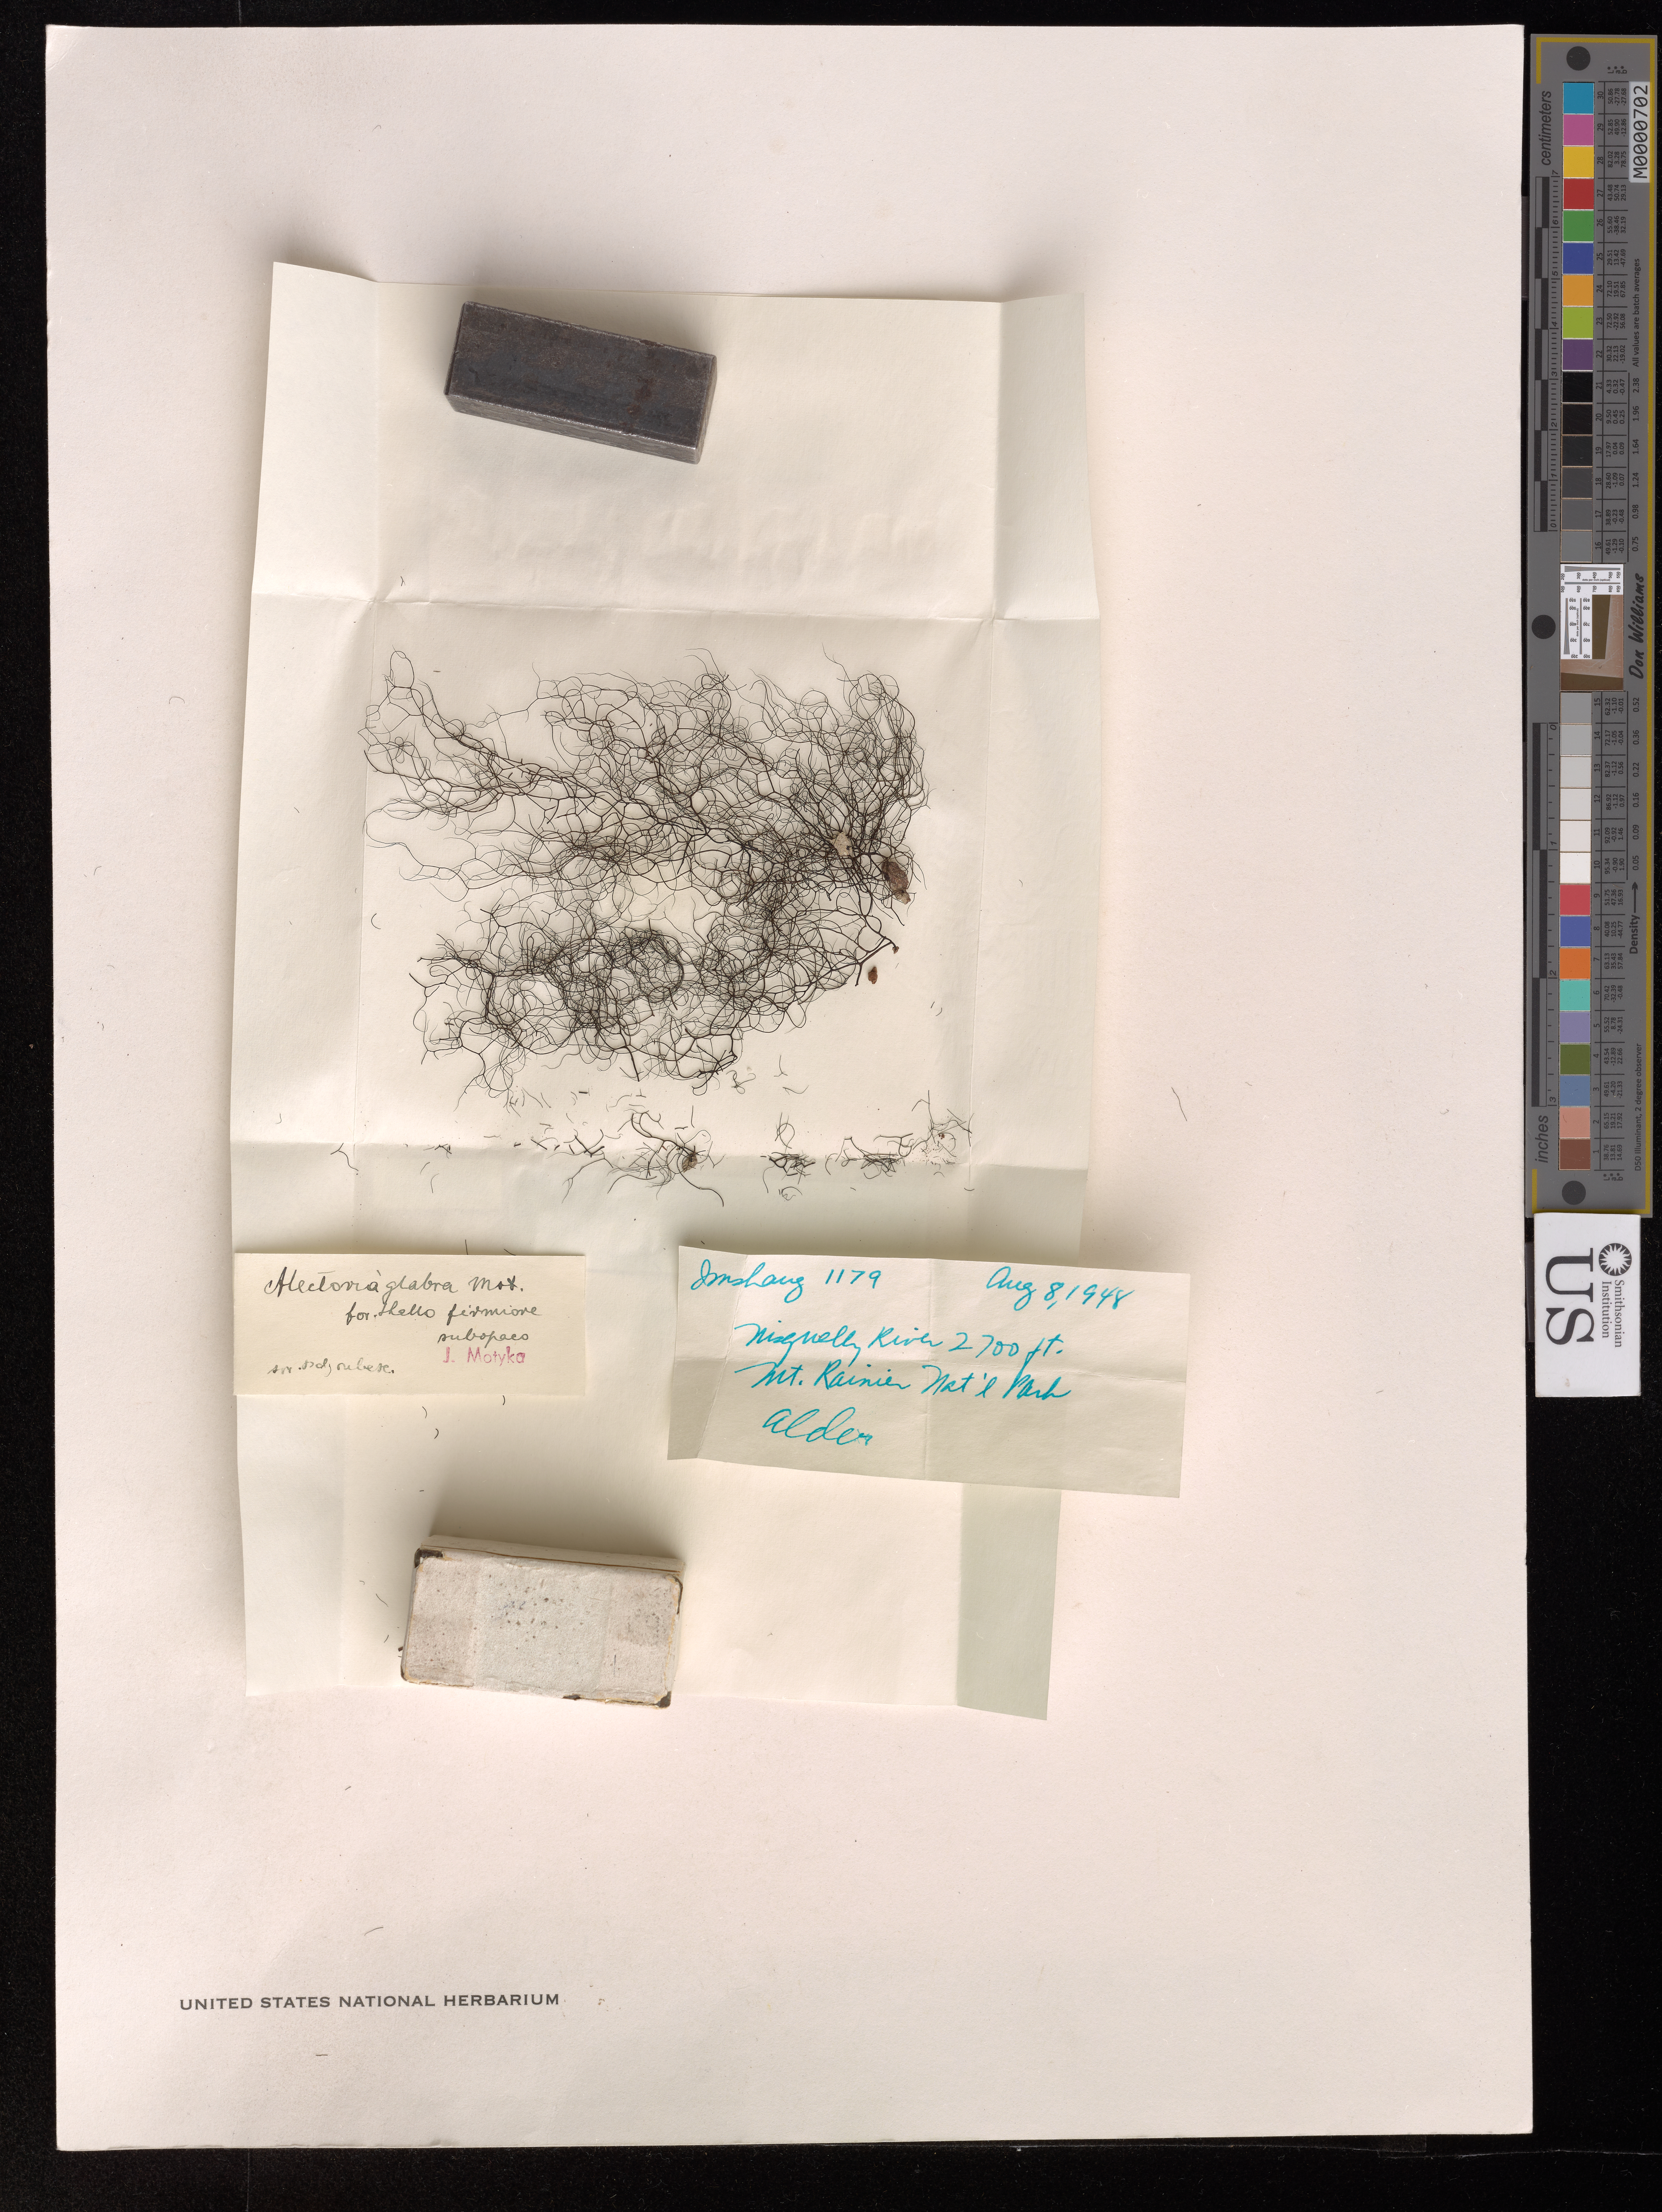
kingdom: Fungi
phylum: Ascomycota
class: Lecanoromycetes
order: Lecanorales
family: Parmeliaceae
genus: Bryoria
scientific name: Bryoria glabra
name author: (Motyka) Brodo & D.Hawksw.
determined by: McMullin, R. Troy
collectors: H. A. Imshaug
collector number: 1179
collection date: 1948-08-08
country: United States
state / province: Washington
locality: Mt. Rainier Nat. Park, Nisqually River.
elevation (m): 823